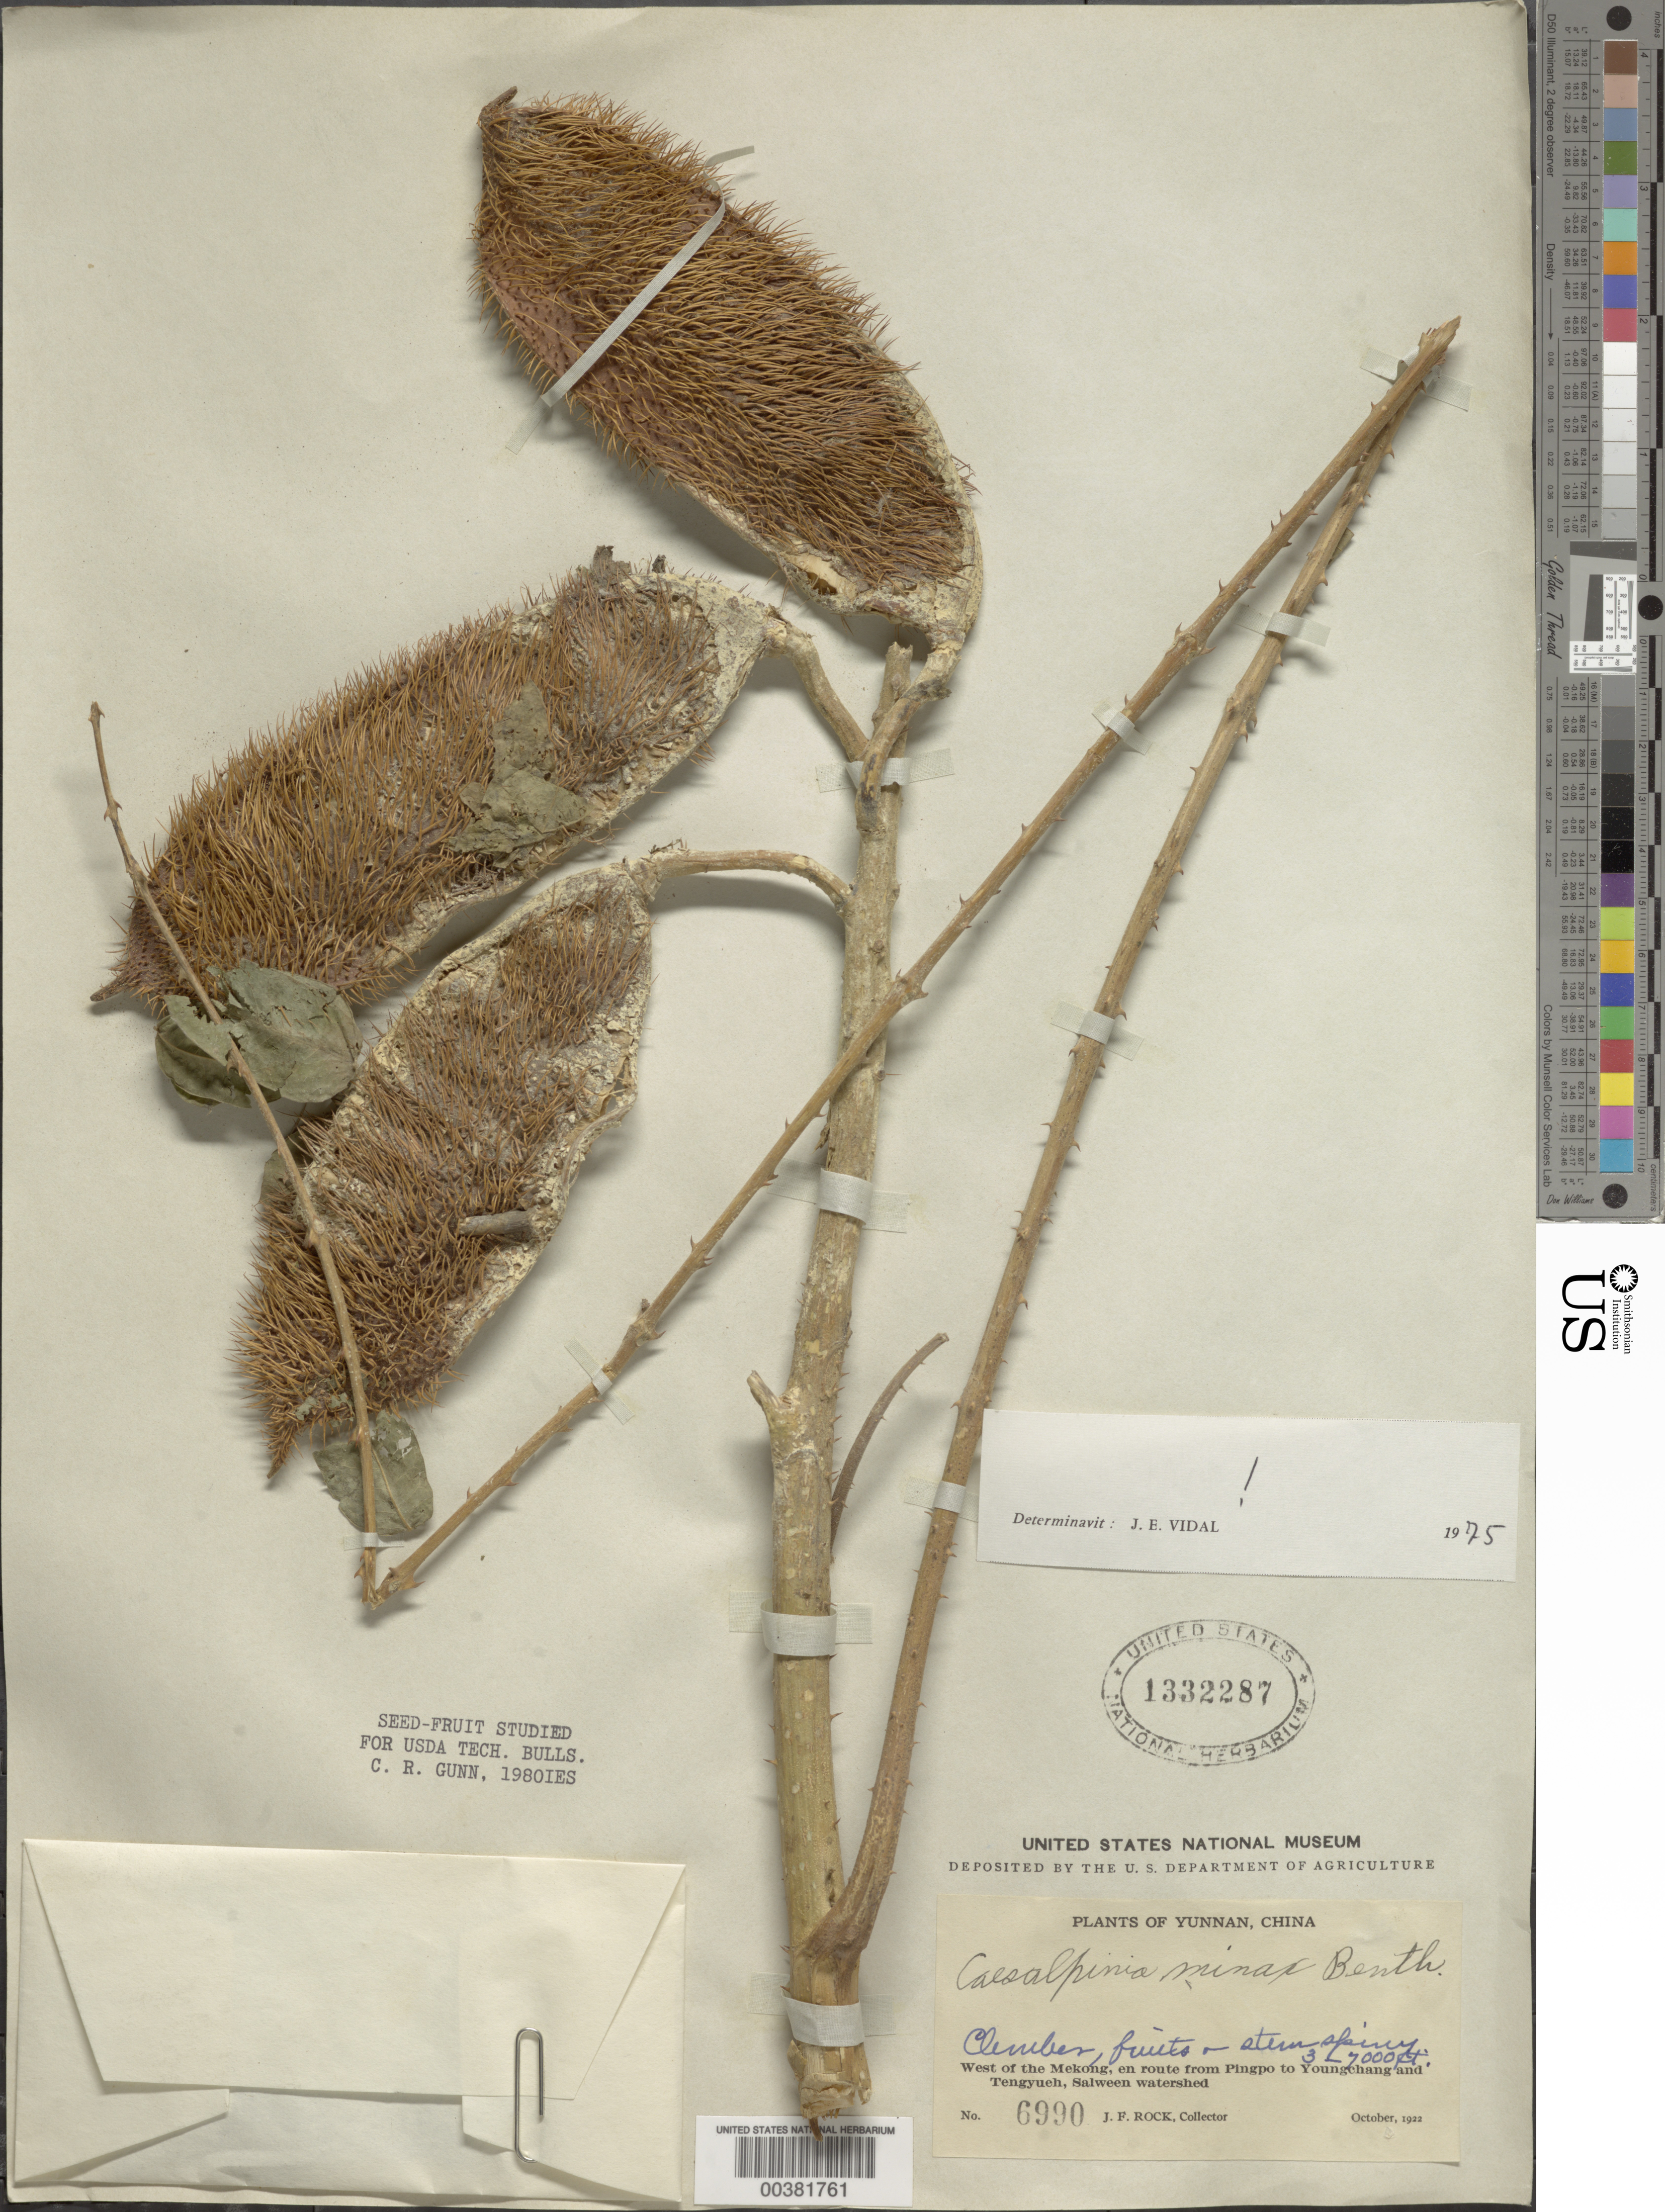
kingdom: Plantae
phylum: Tracheophyta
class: Magnoliopsida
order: Fabales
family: Fabaceae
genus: Guilandina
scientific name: Guilandina minax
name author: (Hance) G.P. Lewis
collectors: J. F. Rock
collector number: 6990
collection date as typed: Oct 1922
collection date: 1922-10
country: China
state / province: Yunnan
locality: W of the Mekong, en route from Pingpo to Youngchang and Tengyueh, Salween watershed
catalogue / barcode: US 1332287